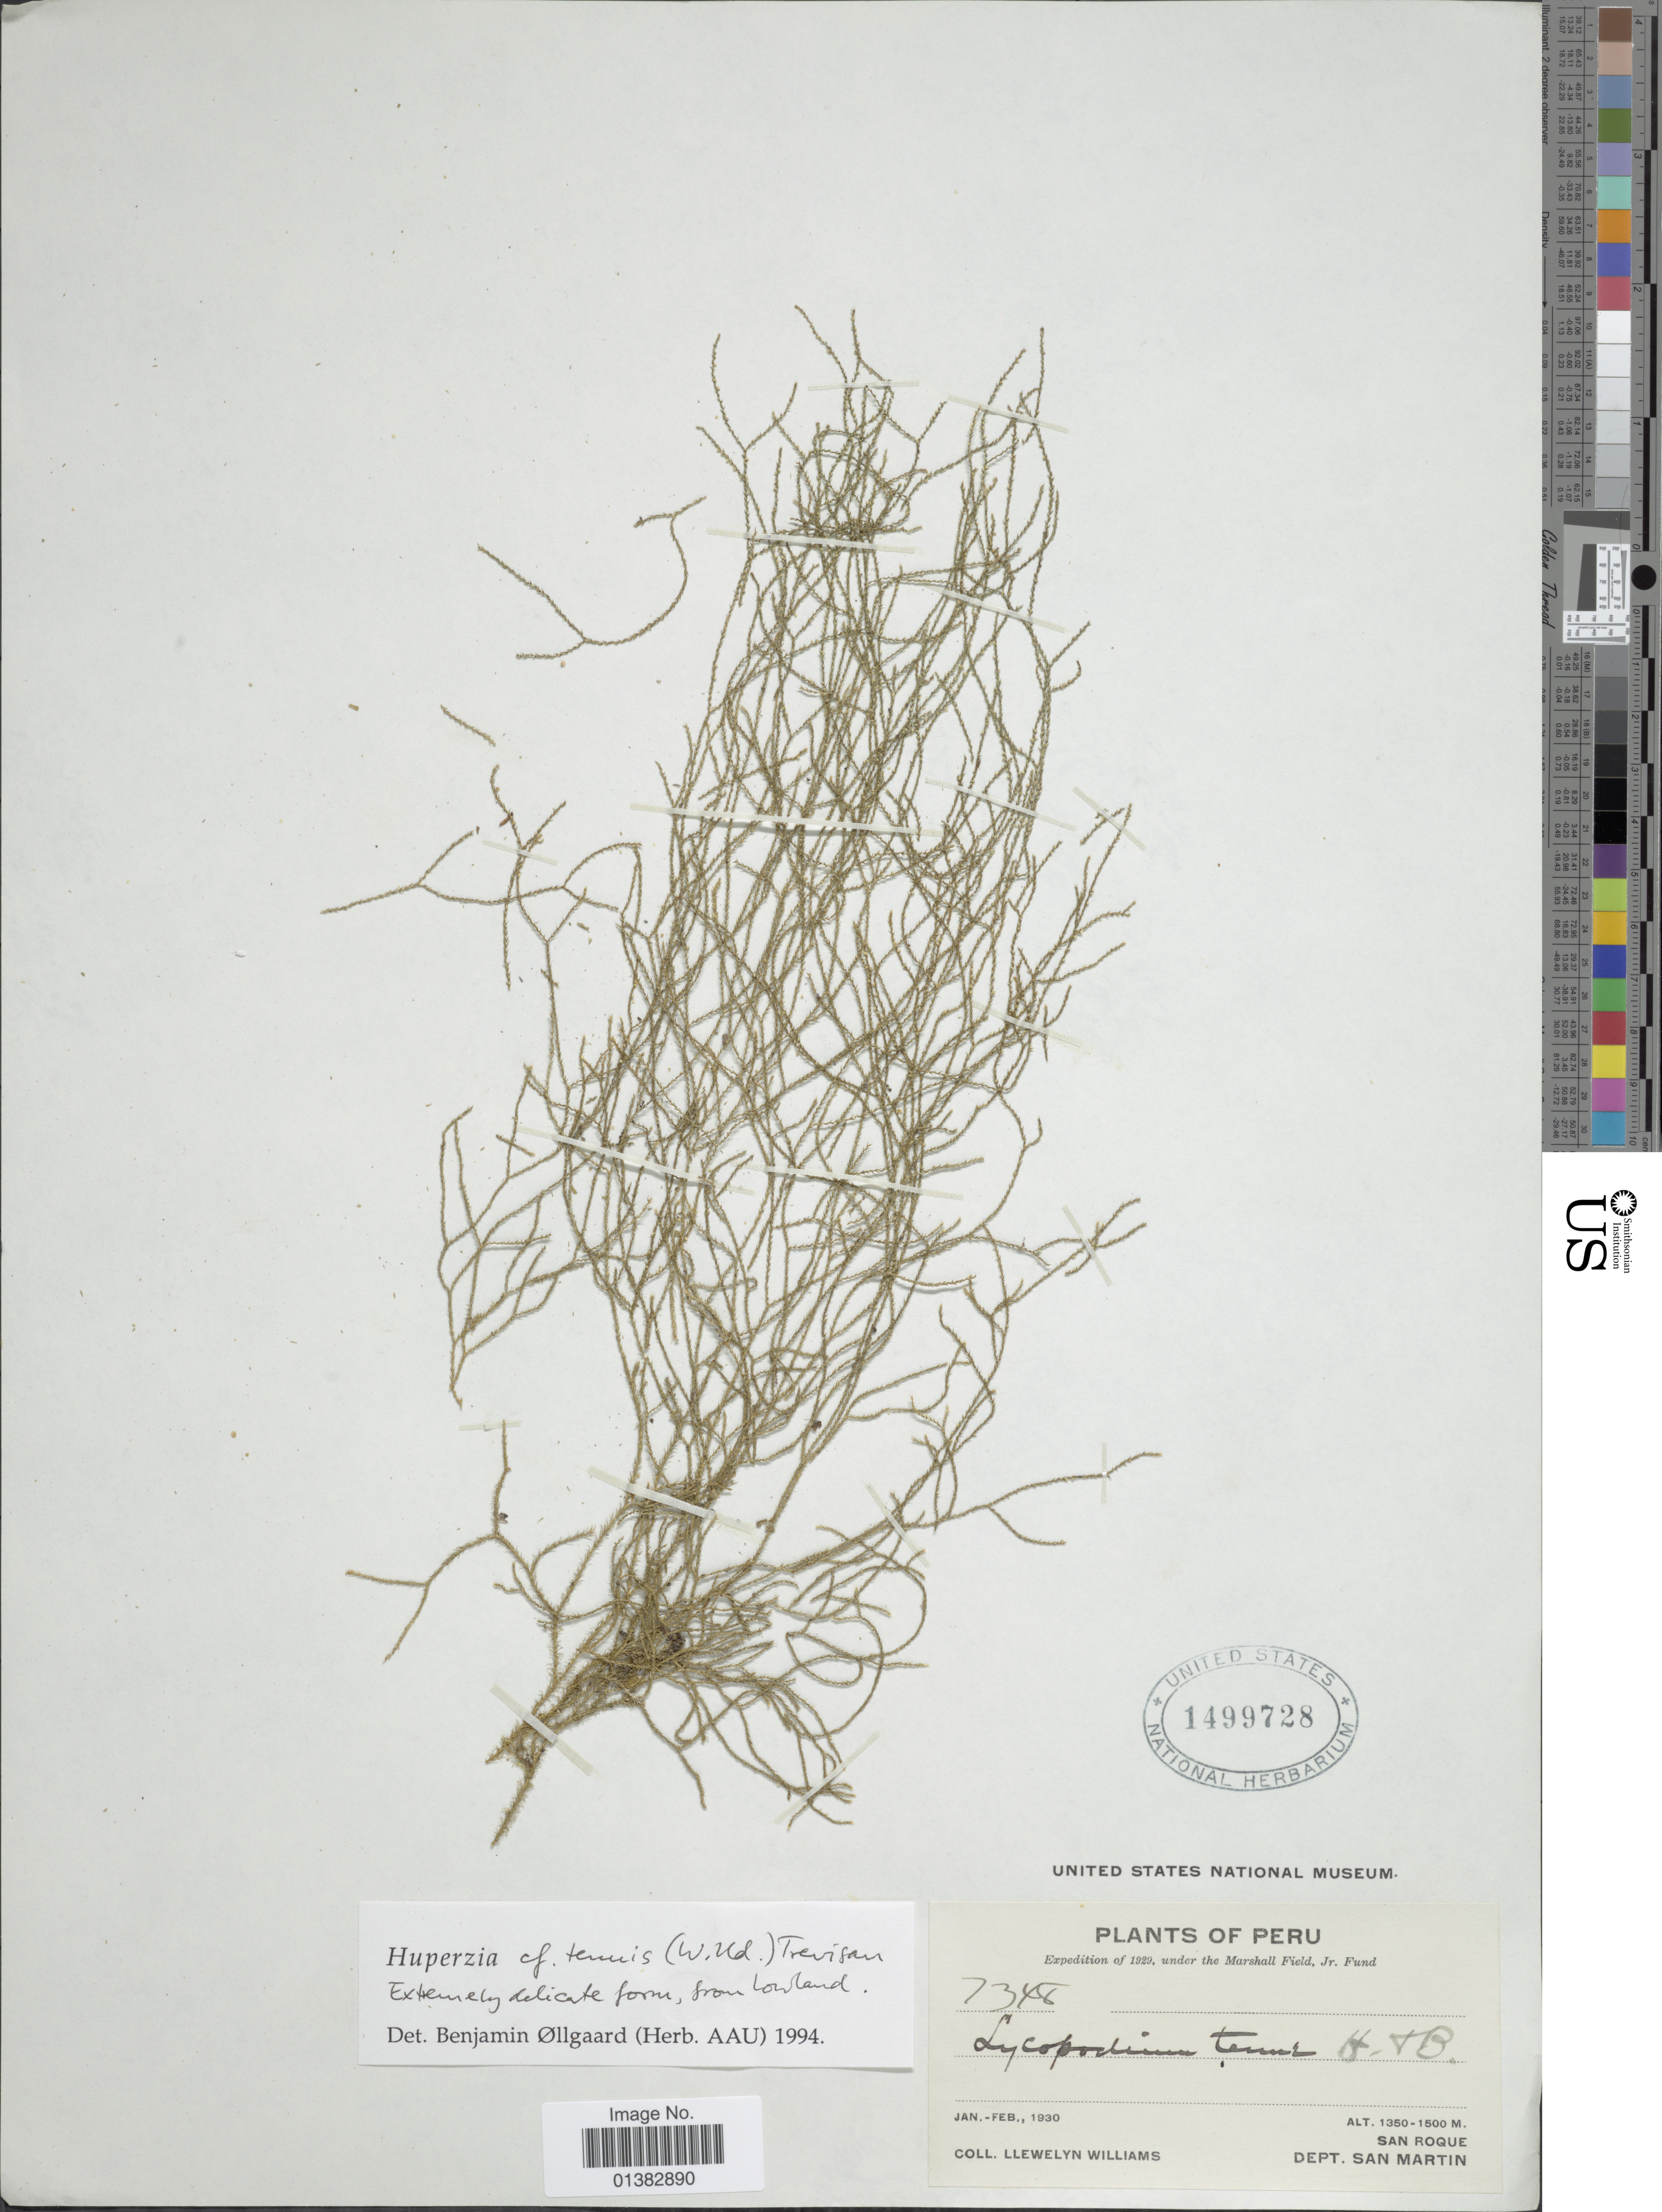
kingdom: Plantae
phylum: Tracheophyta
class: Lycopodiopsida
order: Lycopodiales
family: Lycopodiaceae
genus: Phlegmariurus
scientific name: Phlegmariurus tenuis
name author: (Humb. & Bonpl. ex Willd.) B. Øllg.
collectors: Ll. Williams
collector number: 7348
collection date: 1930-01/1930-02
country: Peru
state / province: San Martín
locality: San Roque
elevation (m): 1350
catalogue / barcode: US 1499728